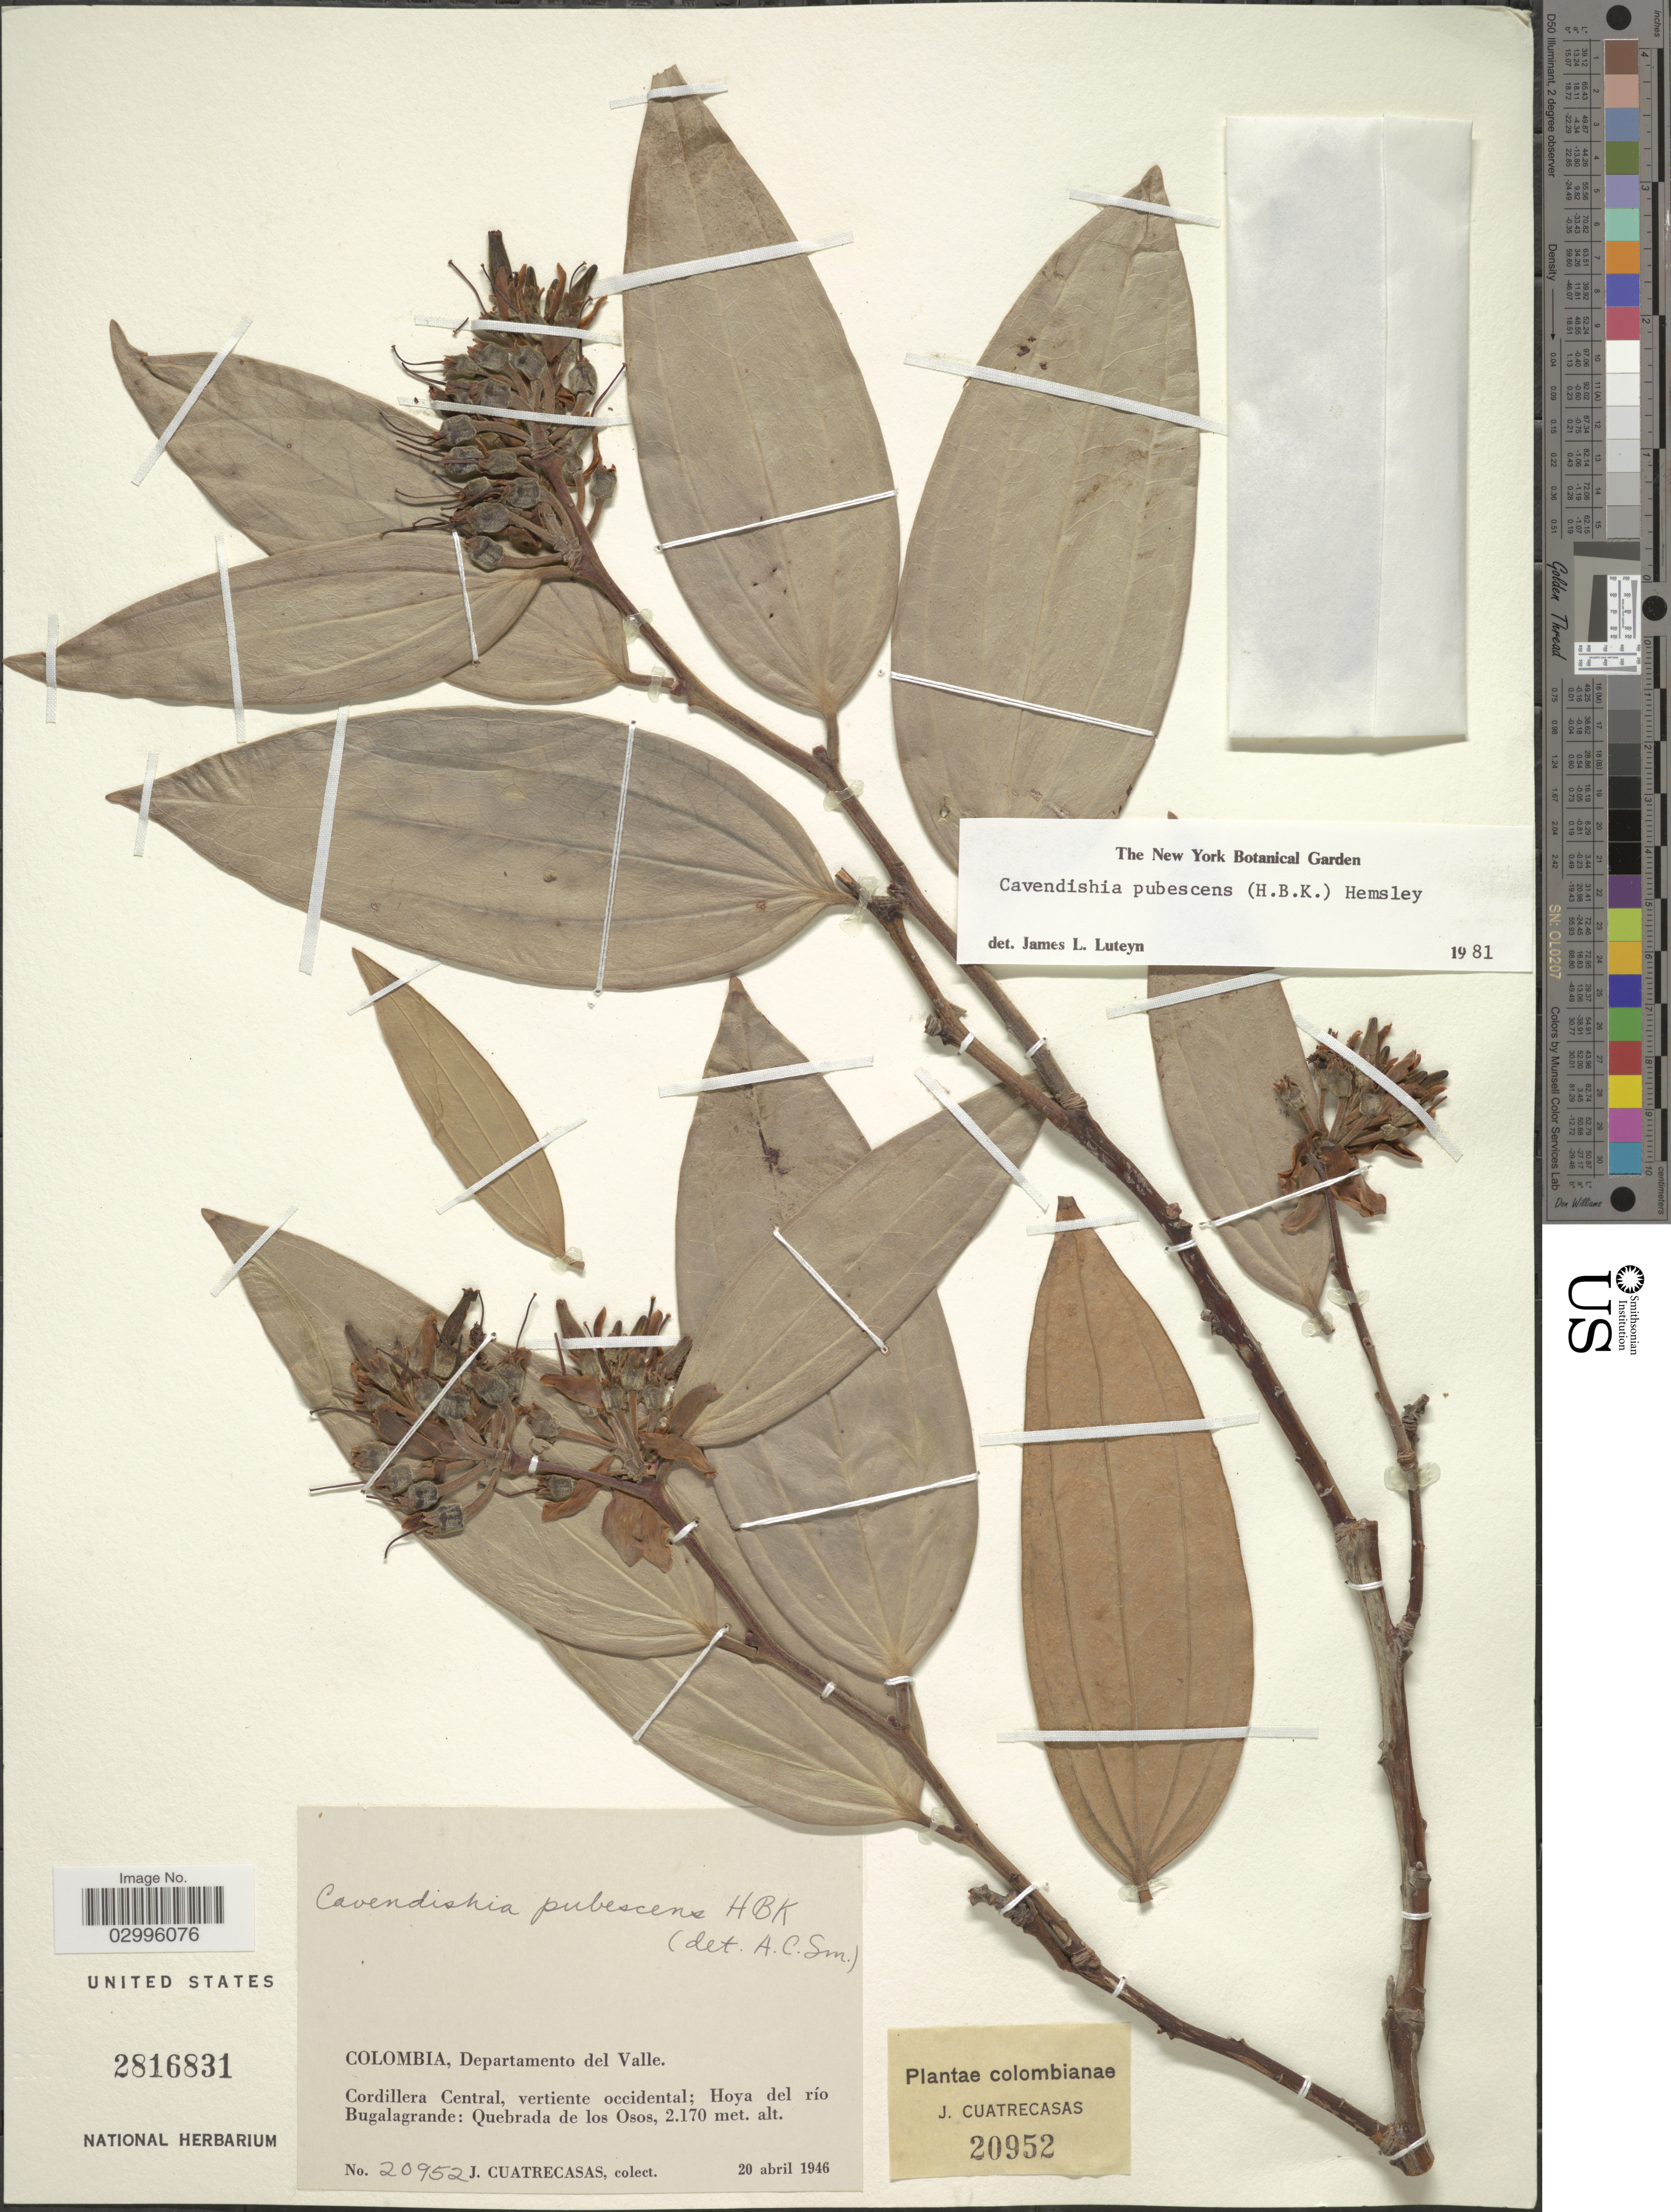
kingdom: Plantae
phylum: Tracheophyta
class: Magnoliopsida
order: Ericales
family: Ericaceae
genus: Cavendishia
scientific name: Cavendishia pubescens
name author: (Kunth) Hemsl.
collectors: J. Cuatrecasas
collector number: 20952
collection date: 1946-04-20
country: Colombia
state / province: Valle del Cauca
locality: Departamento del Valle. Cordillera Central, vertiente occidental; Hoya del río Bugalagrande: Quebrada de los Osos.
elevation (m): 2170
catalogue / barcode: US 2816831